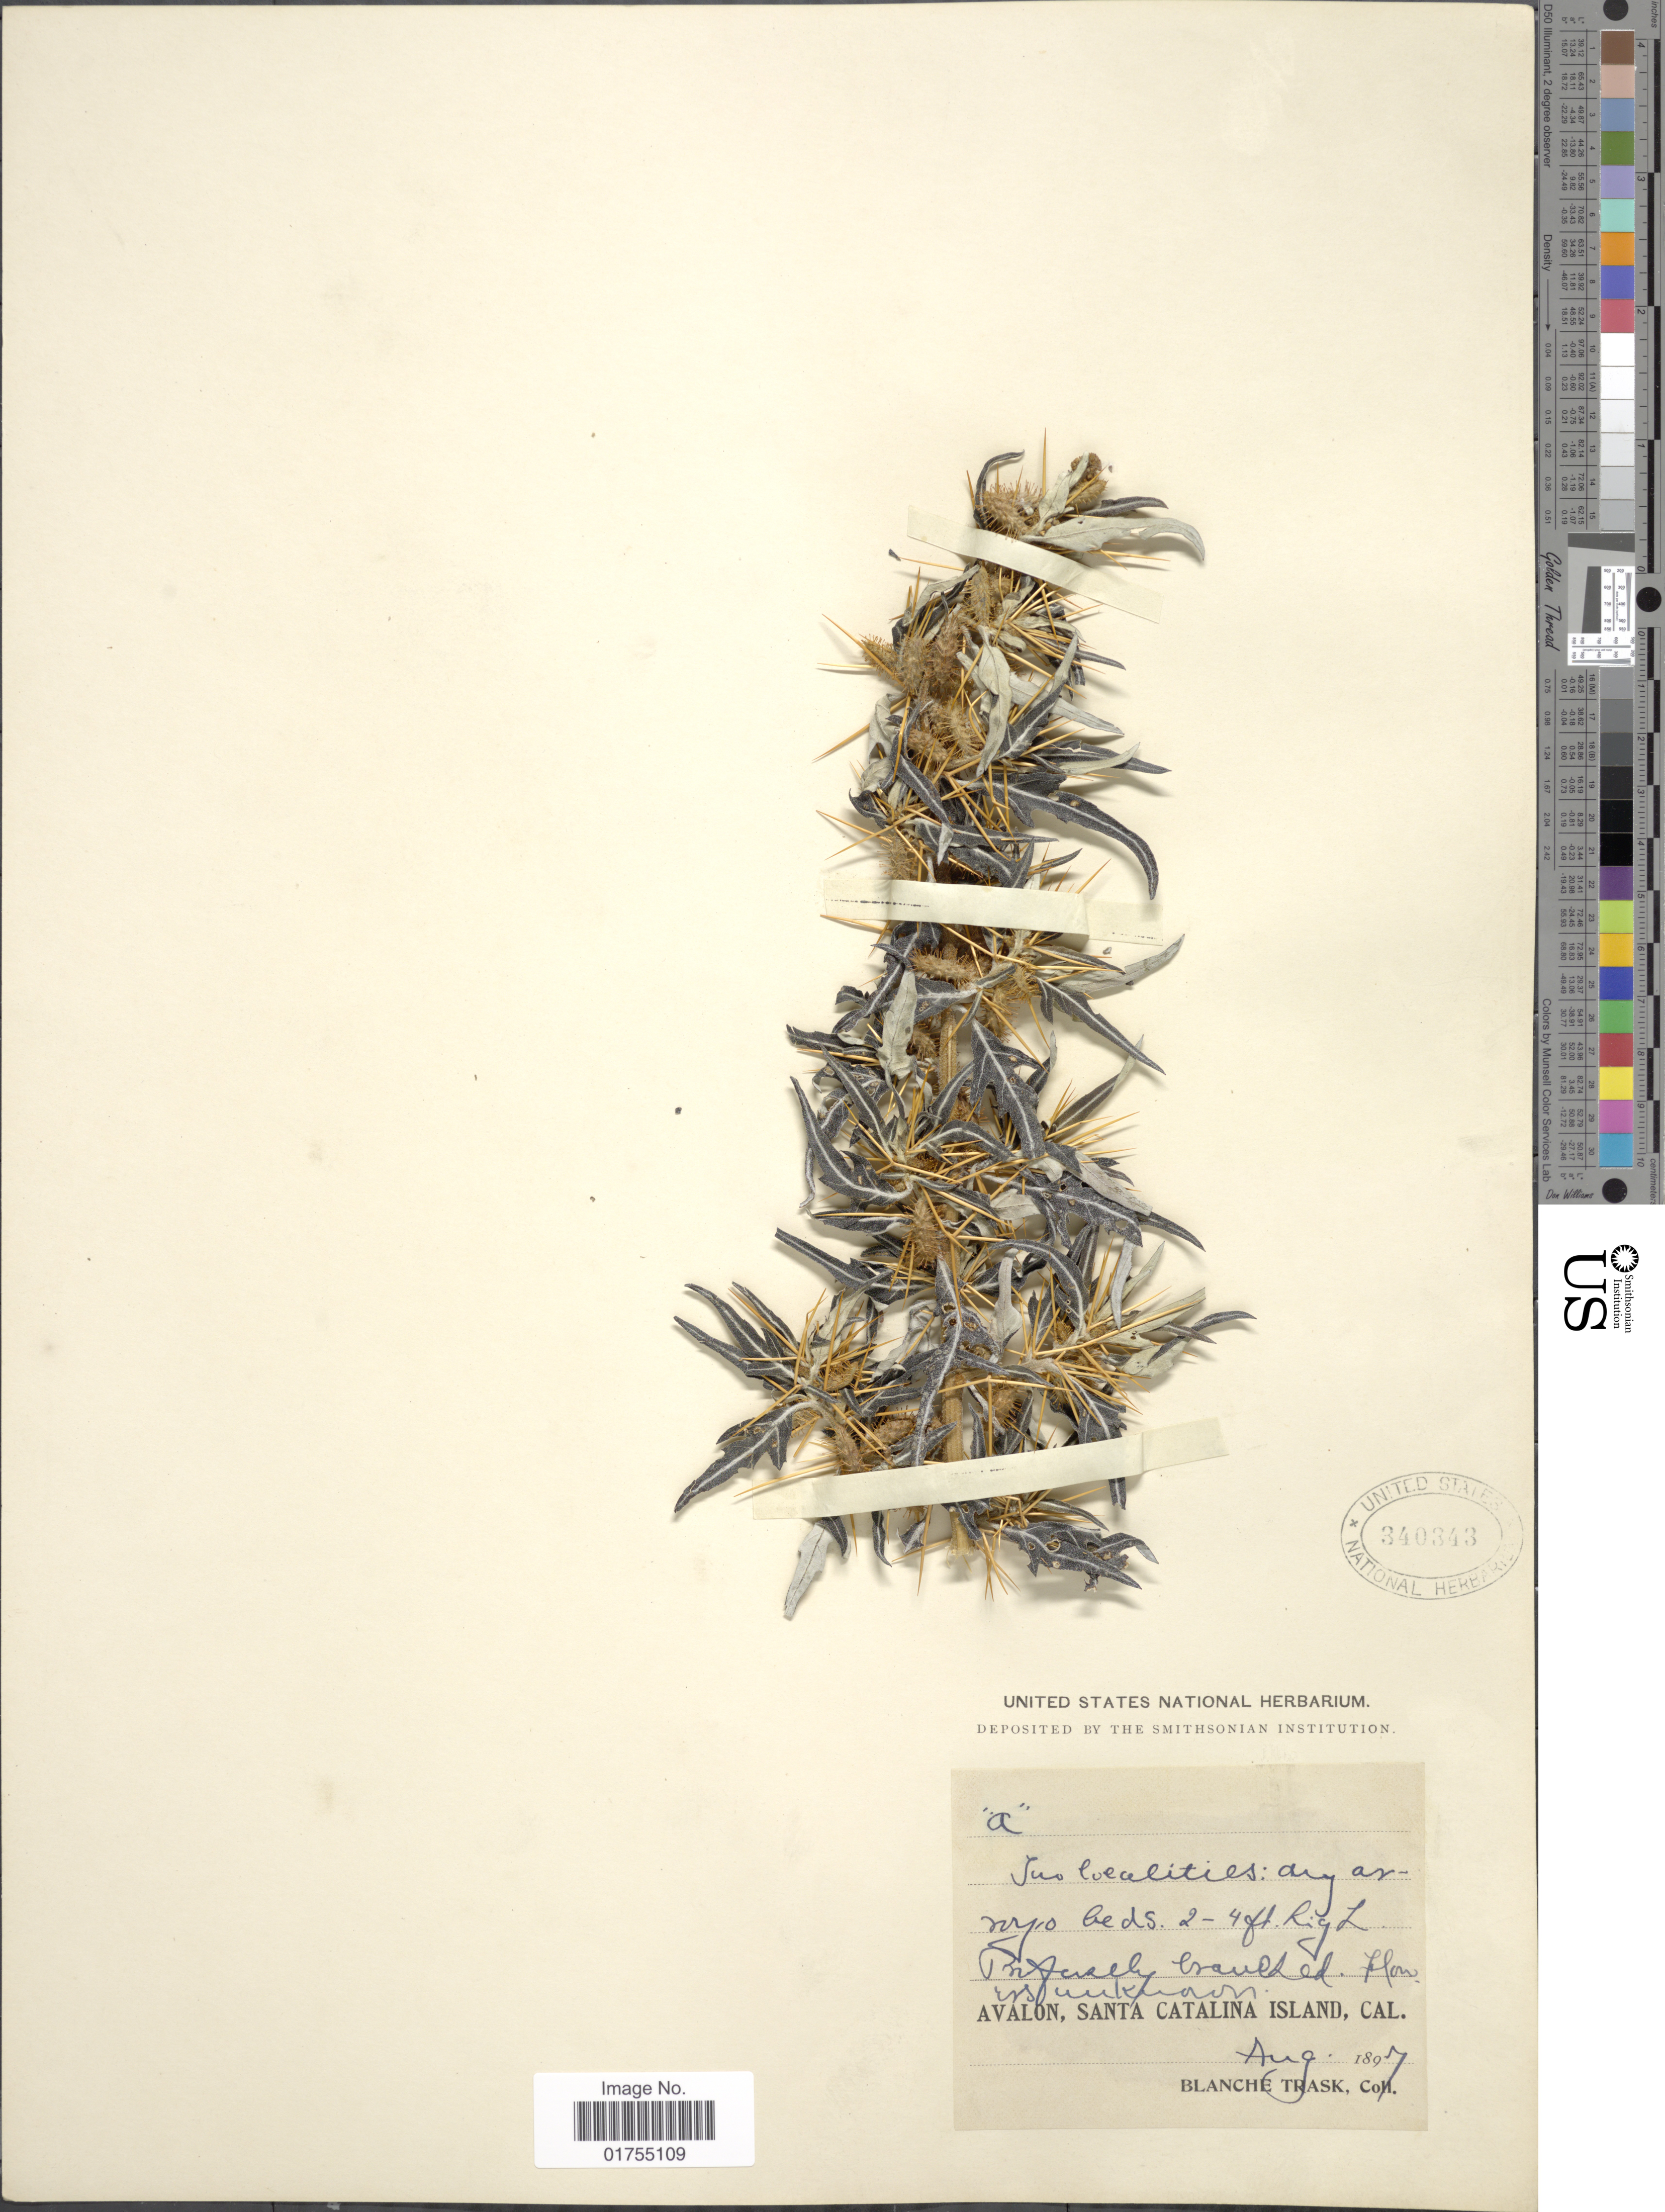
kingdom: Plantae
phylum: Tracheophyta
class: Magnoliopsida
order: Asterales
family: Asteraceae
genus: Xanthium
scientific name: Xanthium spinosum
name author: L.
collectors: B. Trask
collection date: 1897-08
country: United States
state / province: California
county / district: Los Angeles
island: Santa Catalina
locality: Avalon, Santa Catalina Island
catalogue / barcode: US 340343